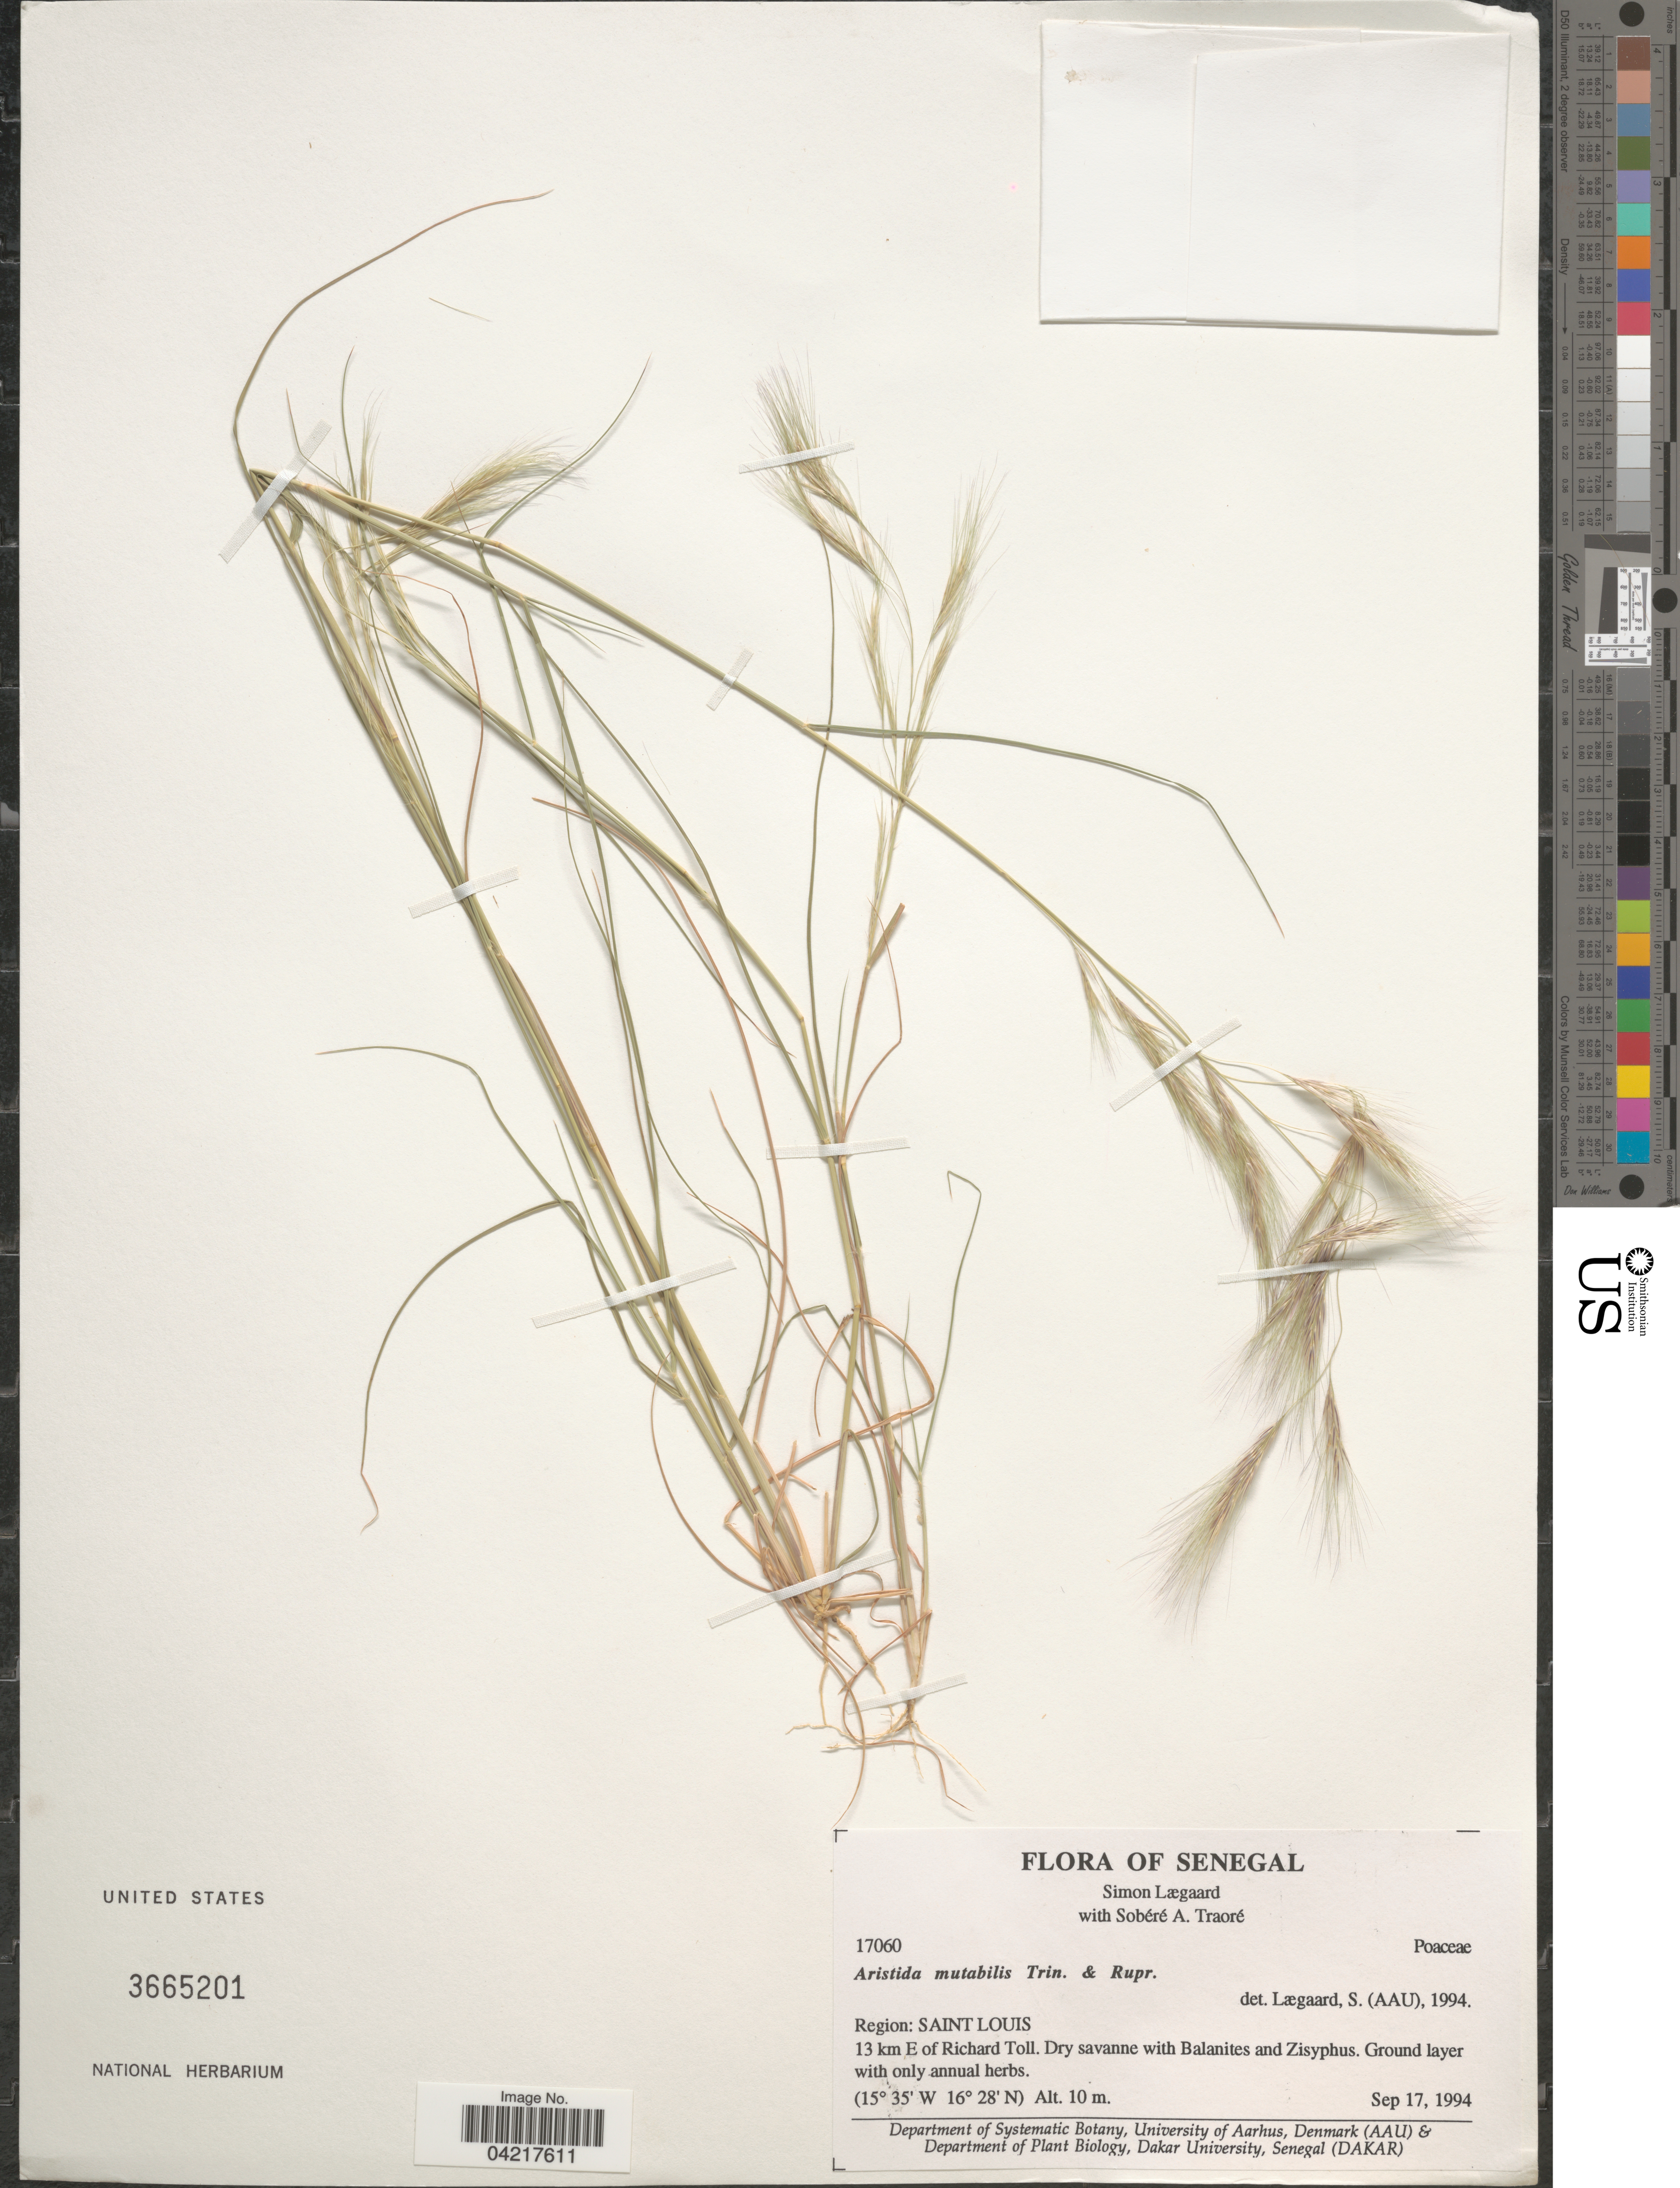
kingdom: Plantae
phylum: Tracheophyta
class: Liliopsida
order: Poales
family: Poaceae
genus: Aristida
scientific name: Aristida mutabilis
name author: Trin. & Rupr.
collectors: S. Lægaard & S. Traore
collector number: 17060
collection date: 1994-09-17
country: Senegal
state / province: Saint-Louis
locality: Region: Saint Louis. 13 km E of Richard Toll.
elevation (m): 10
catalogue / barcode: US 3665201